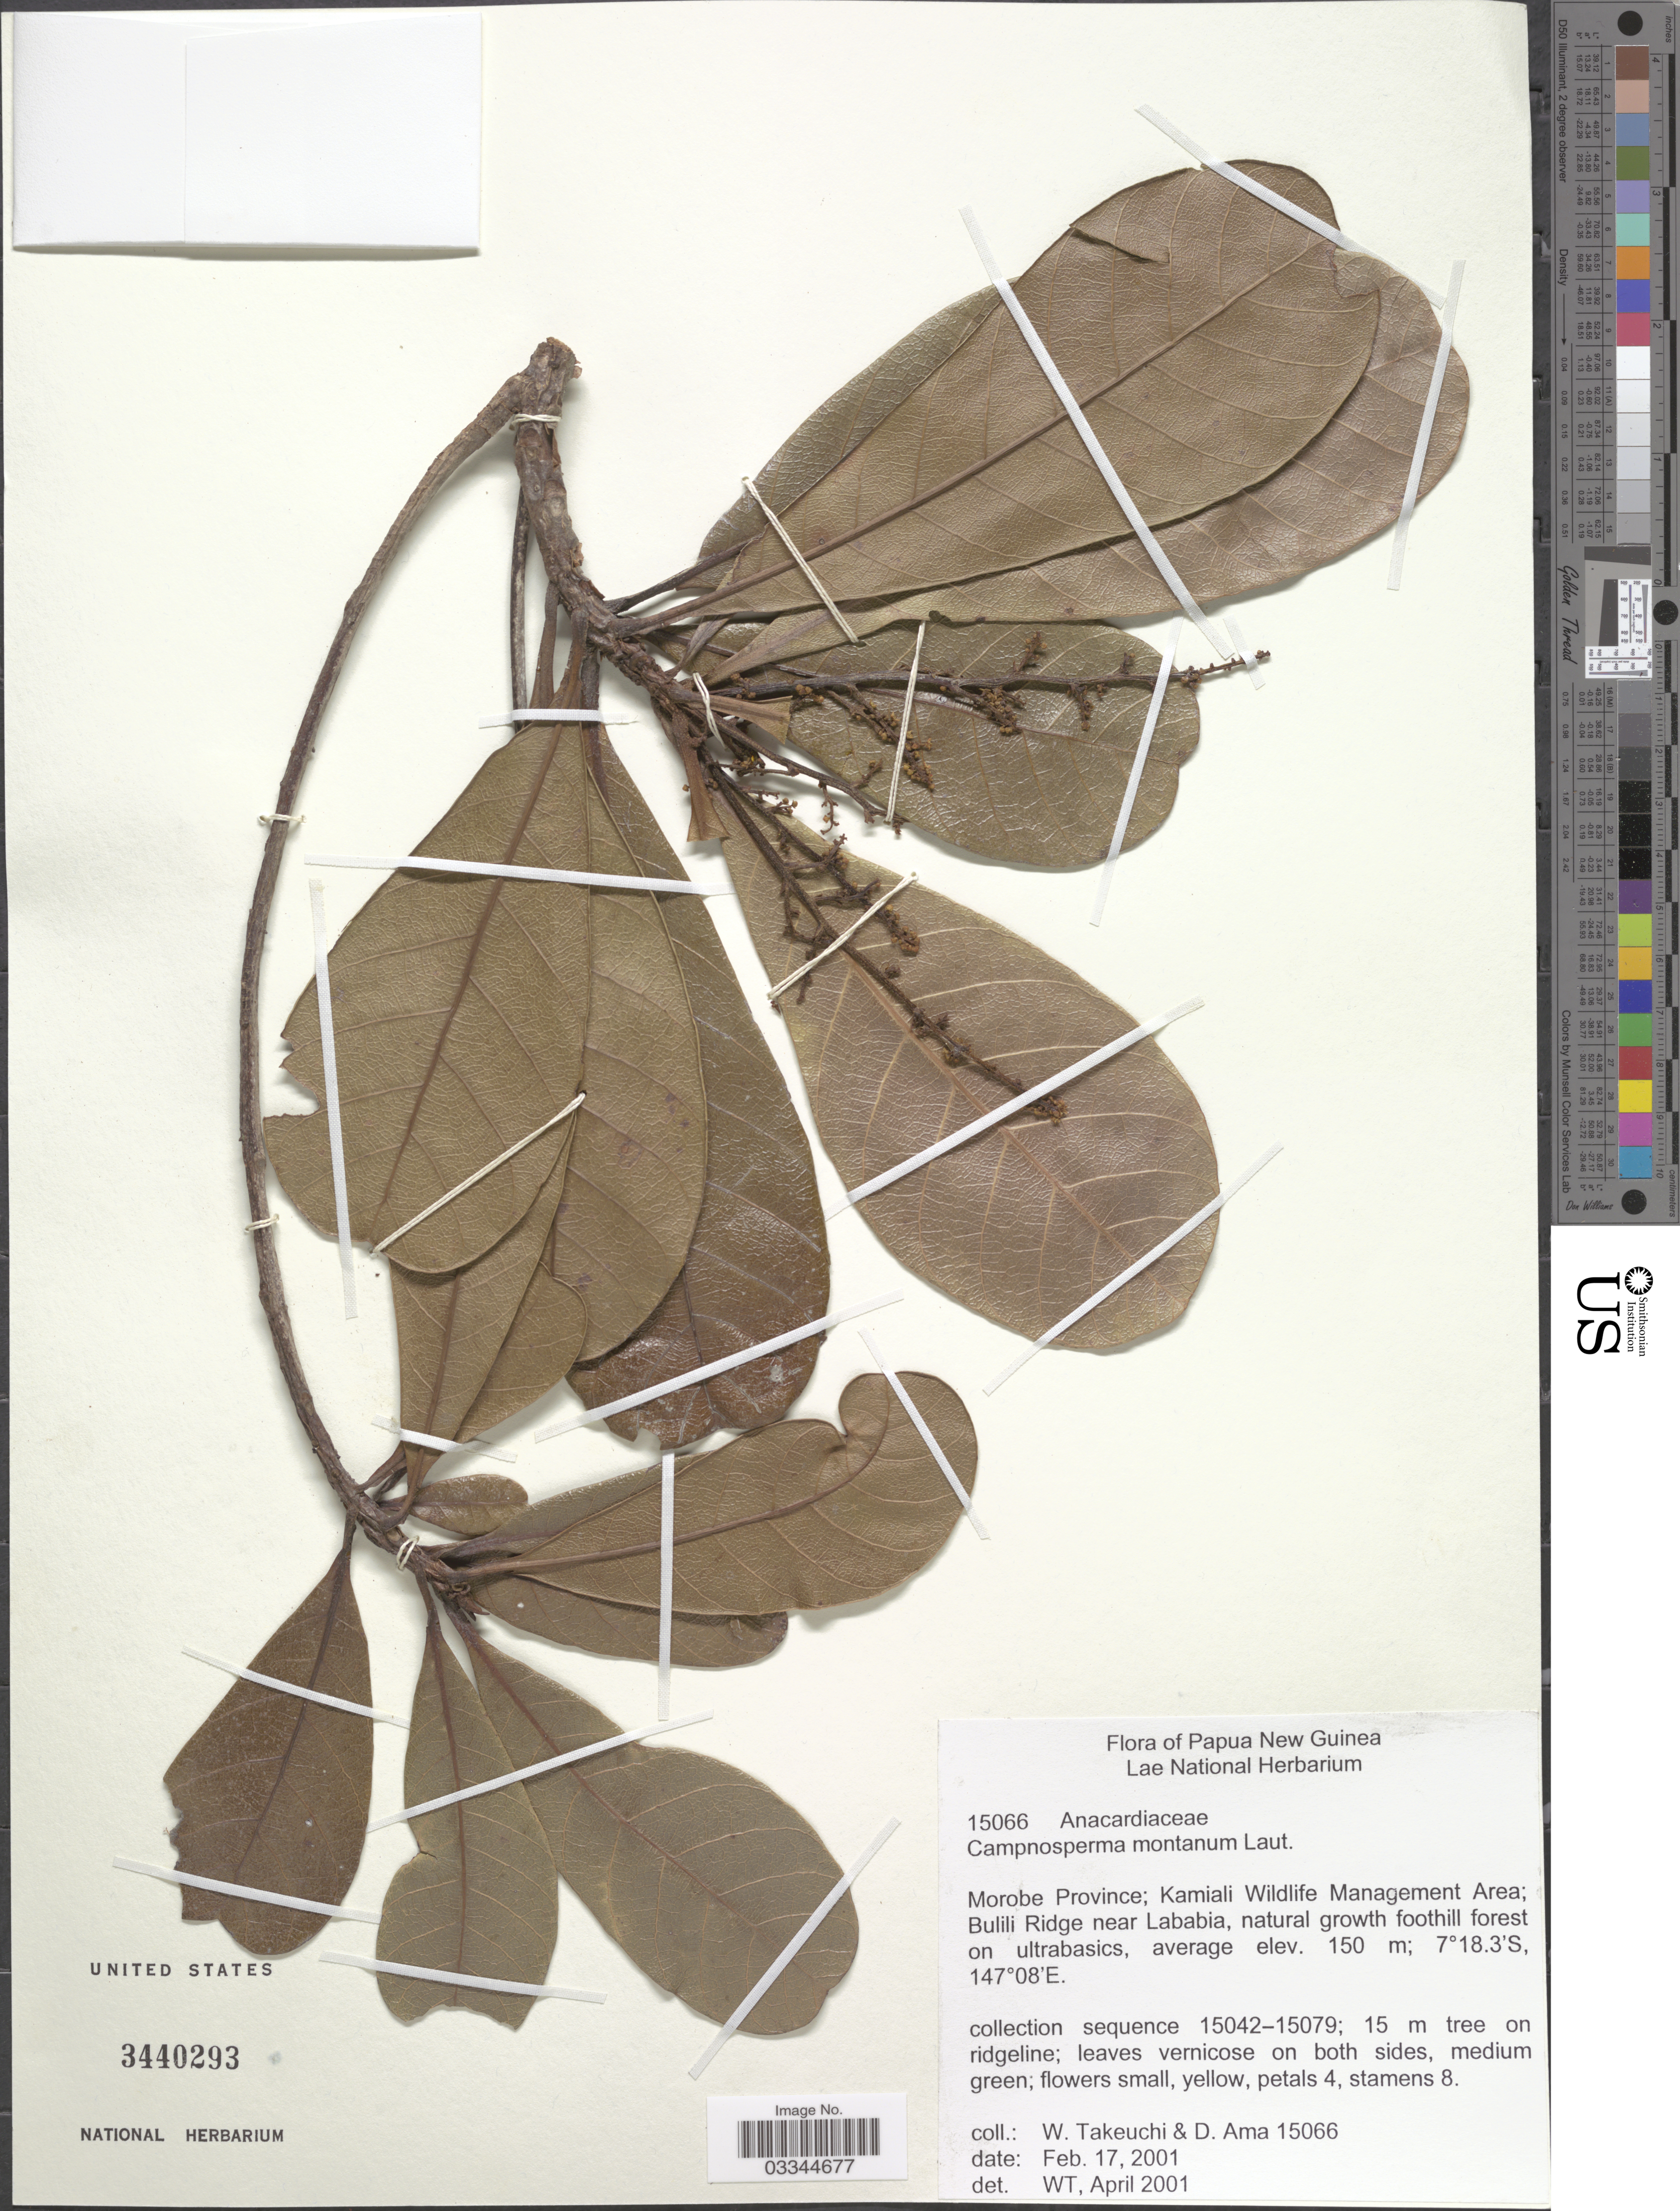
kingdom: Plantae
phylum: Tracheophyta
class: Magnoliopsida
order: Sapindales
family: Anacardiaceae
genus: Campnosperma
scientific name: Campnosperma montanum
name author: Lauterb.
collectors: W. Takeuchi & D. Ama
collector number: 15066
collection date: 2001-02-17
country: Papua New Guinea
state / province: Morobe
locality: Morobe Province; Kamiali Wildlife Management Area; Bulili Ridge near Lababia.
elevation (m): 150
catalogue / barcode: US 3440293